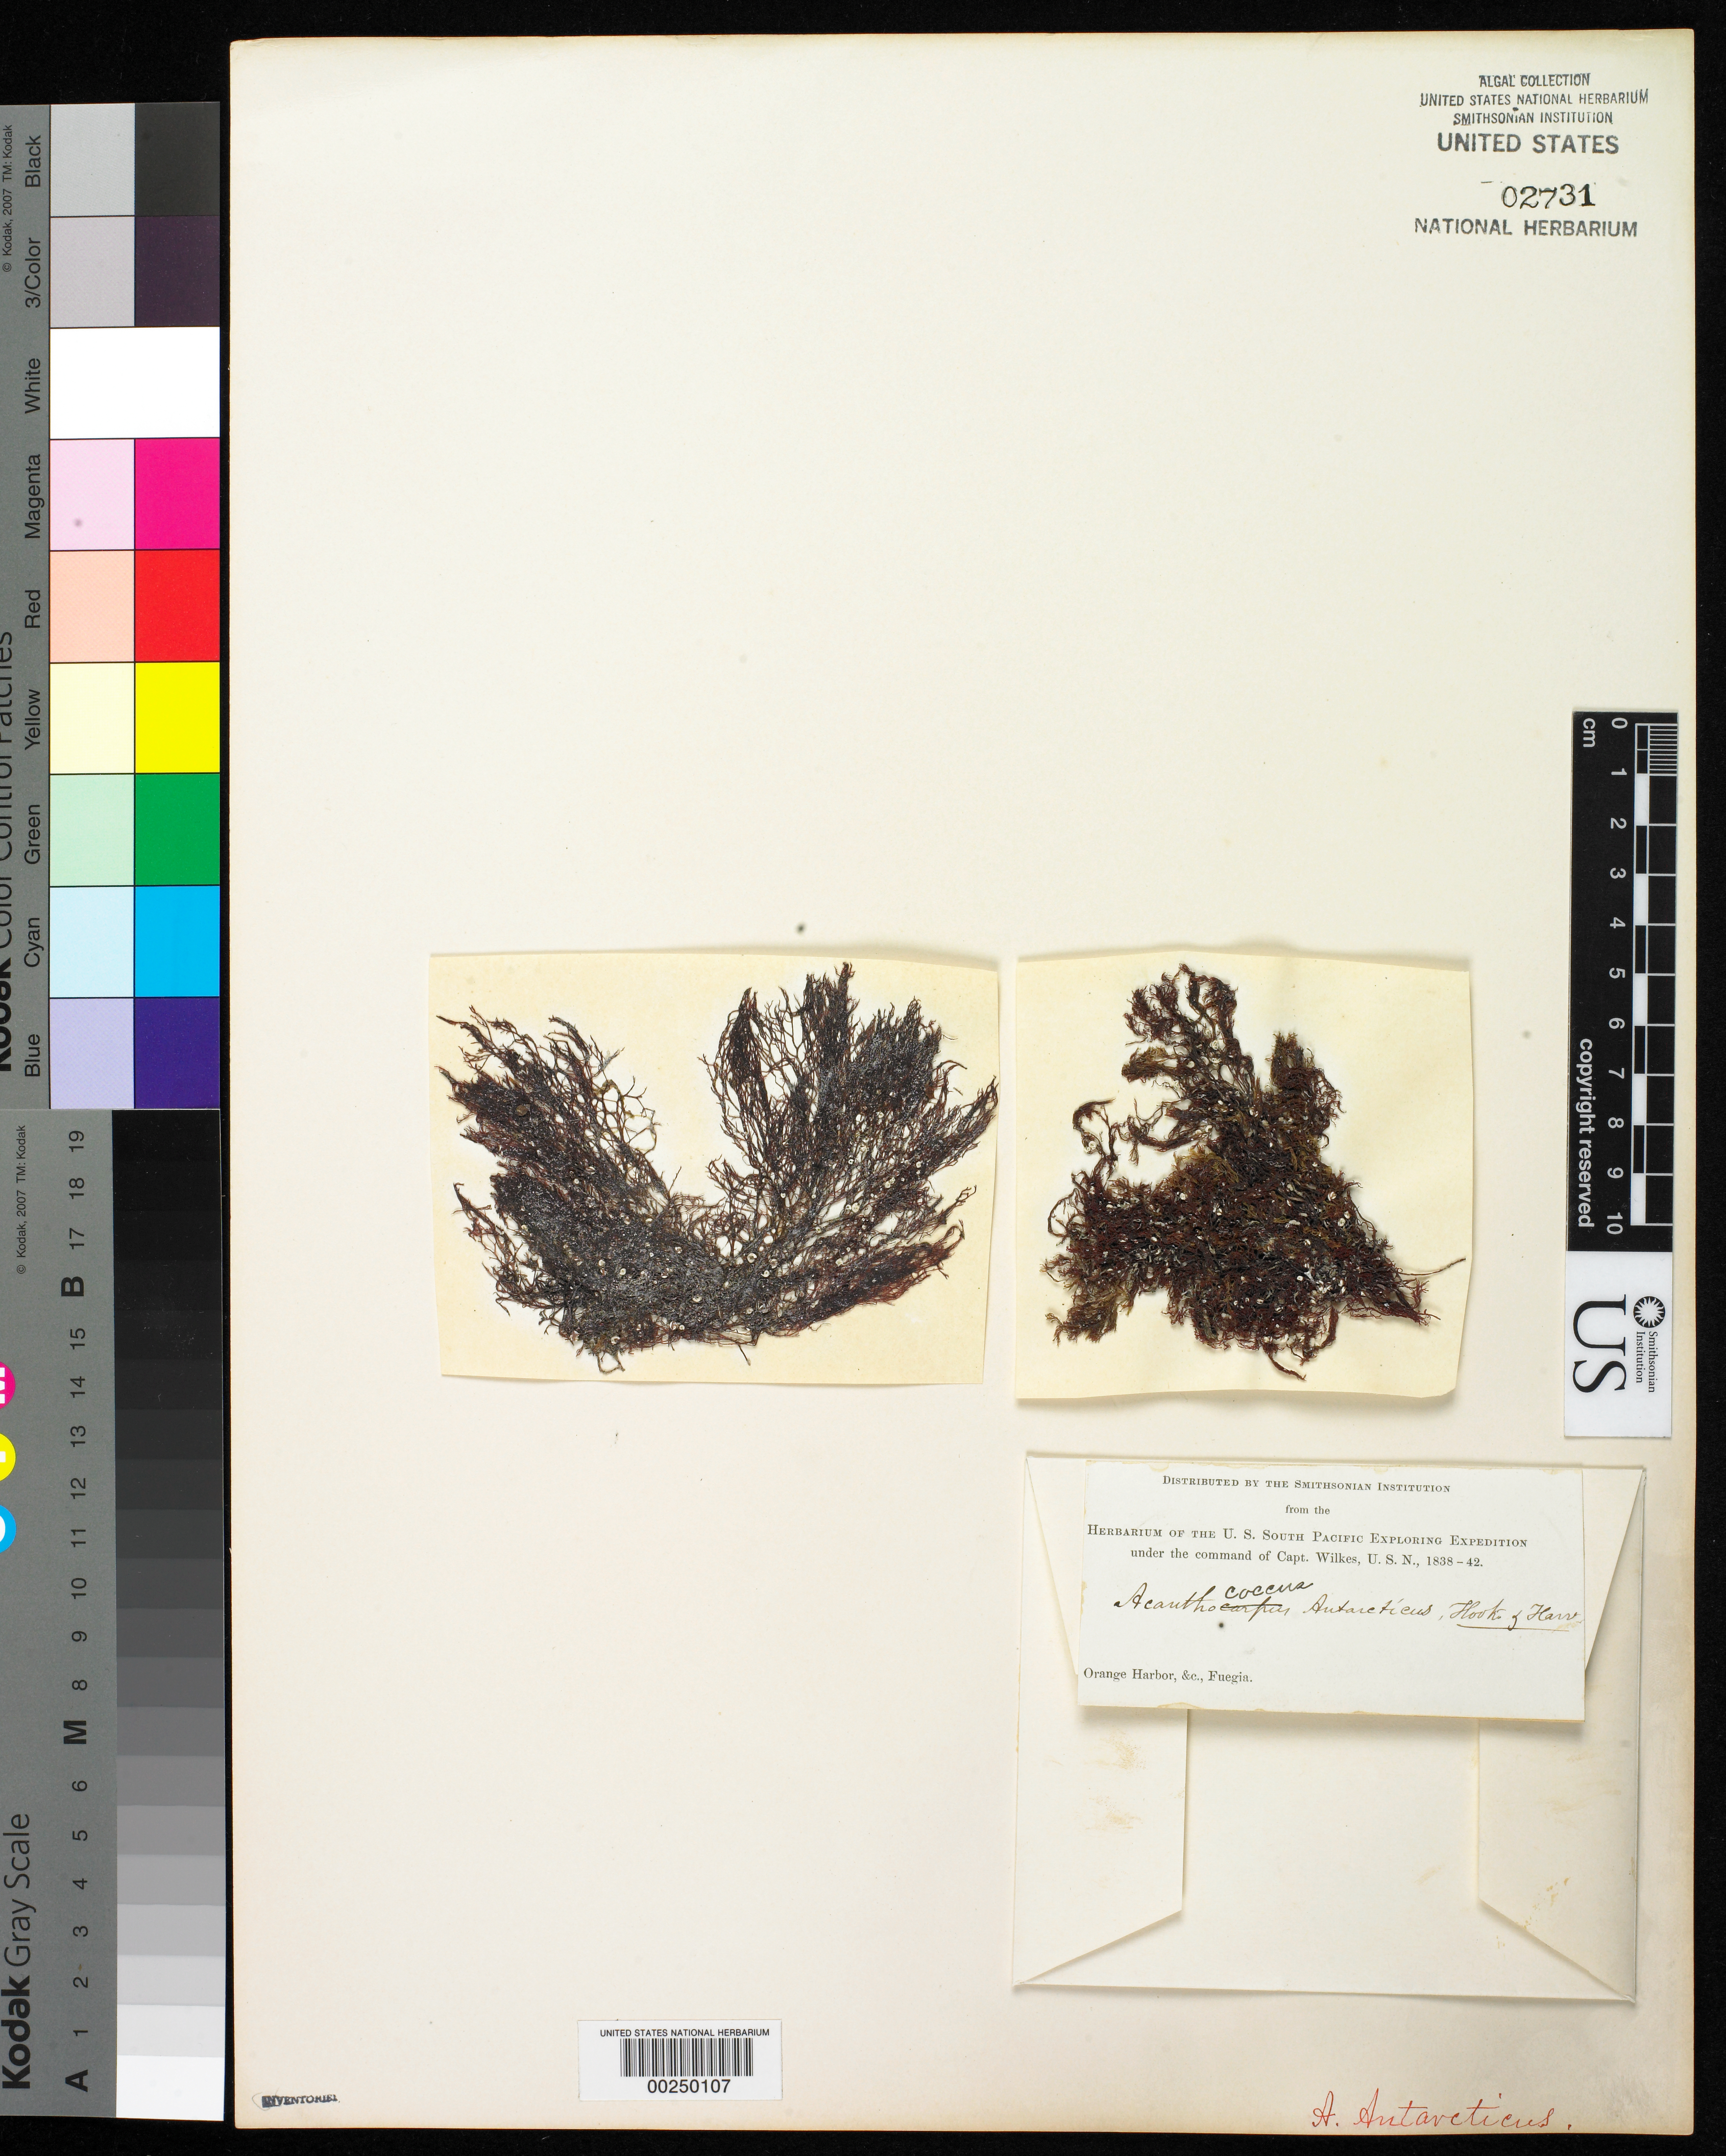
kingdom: Plantae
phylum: Rhodophyta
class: Florideophyceae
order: Gigartinales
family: Cystocloniaceae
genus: Acanthococcus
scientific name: Acanthococcus antarcticus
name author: Hook. f. & Harv.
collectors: W. D. Brackenridge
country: Chile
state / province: Magallanes y de la Antártica Chilena (XII)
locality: Orange Harbor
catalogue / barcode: US 2731